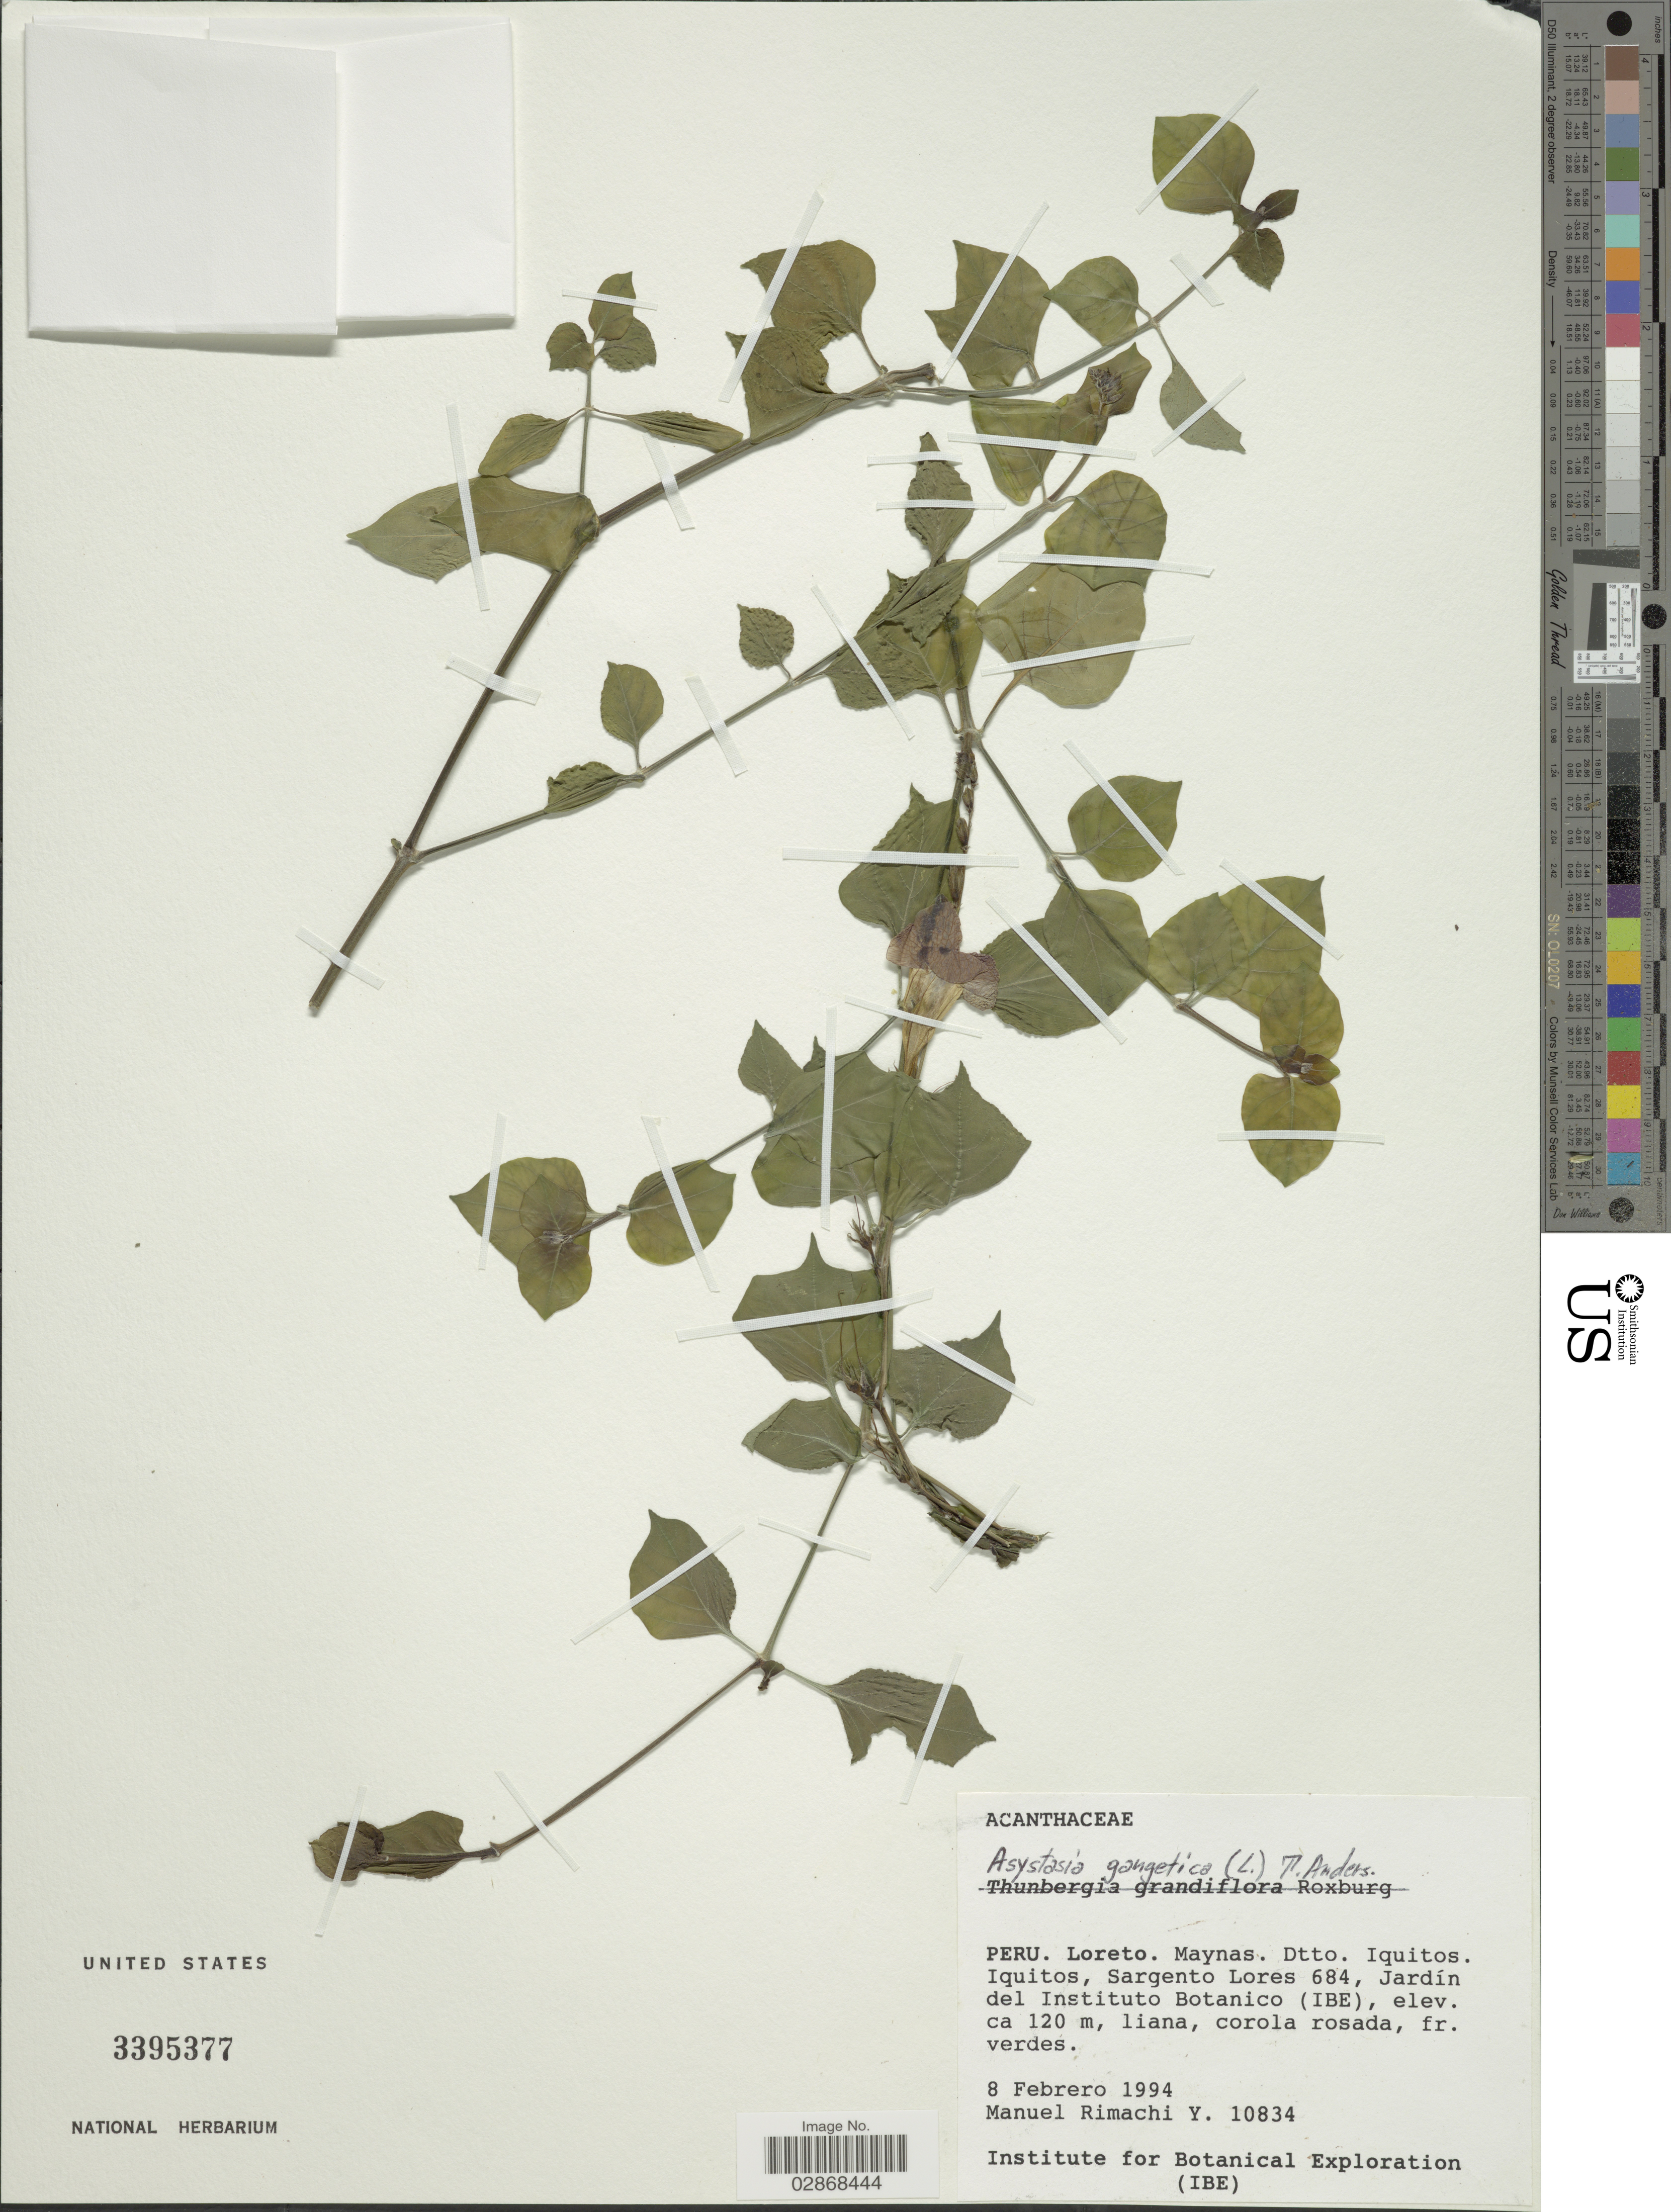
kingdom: Plantae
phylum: Tracheophyta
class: Magnoliopsida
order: Lamiales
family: Acanthaceae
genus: Asystasia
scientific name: Asystasia gangetica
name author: (L.) T. Anderson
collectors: M. Rimachi Y.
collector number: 10834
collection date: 1994-02-08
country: Peru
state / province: Loreto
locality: Maynas. Dtto. Iquitos. Iquitos, Sargento Lores 684, Jardín del Instituto Botanico (IBE).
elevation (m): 120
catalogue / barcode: US 3395377